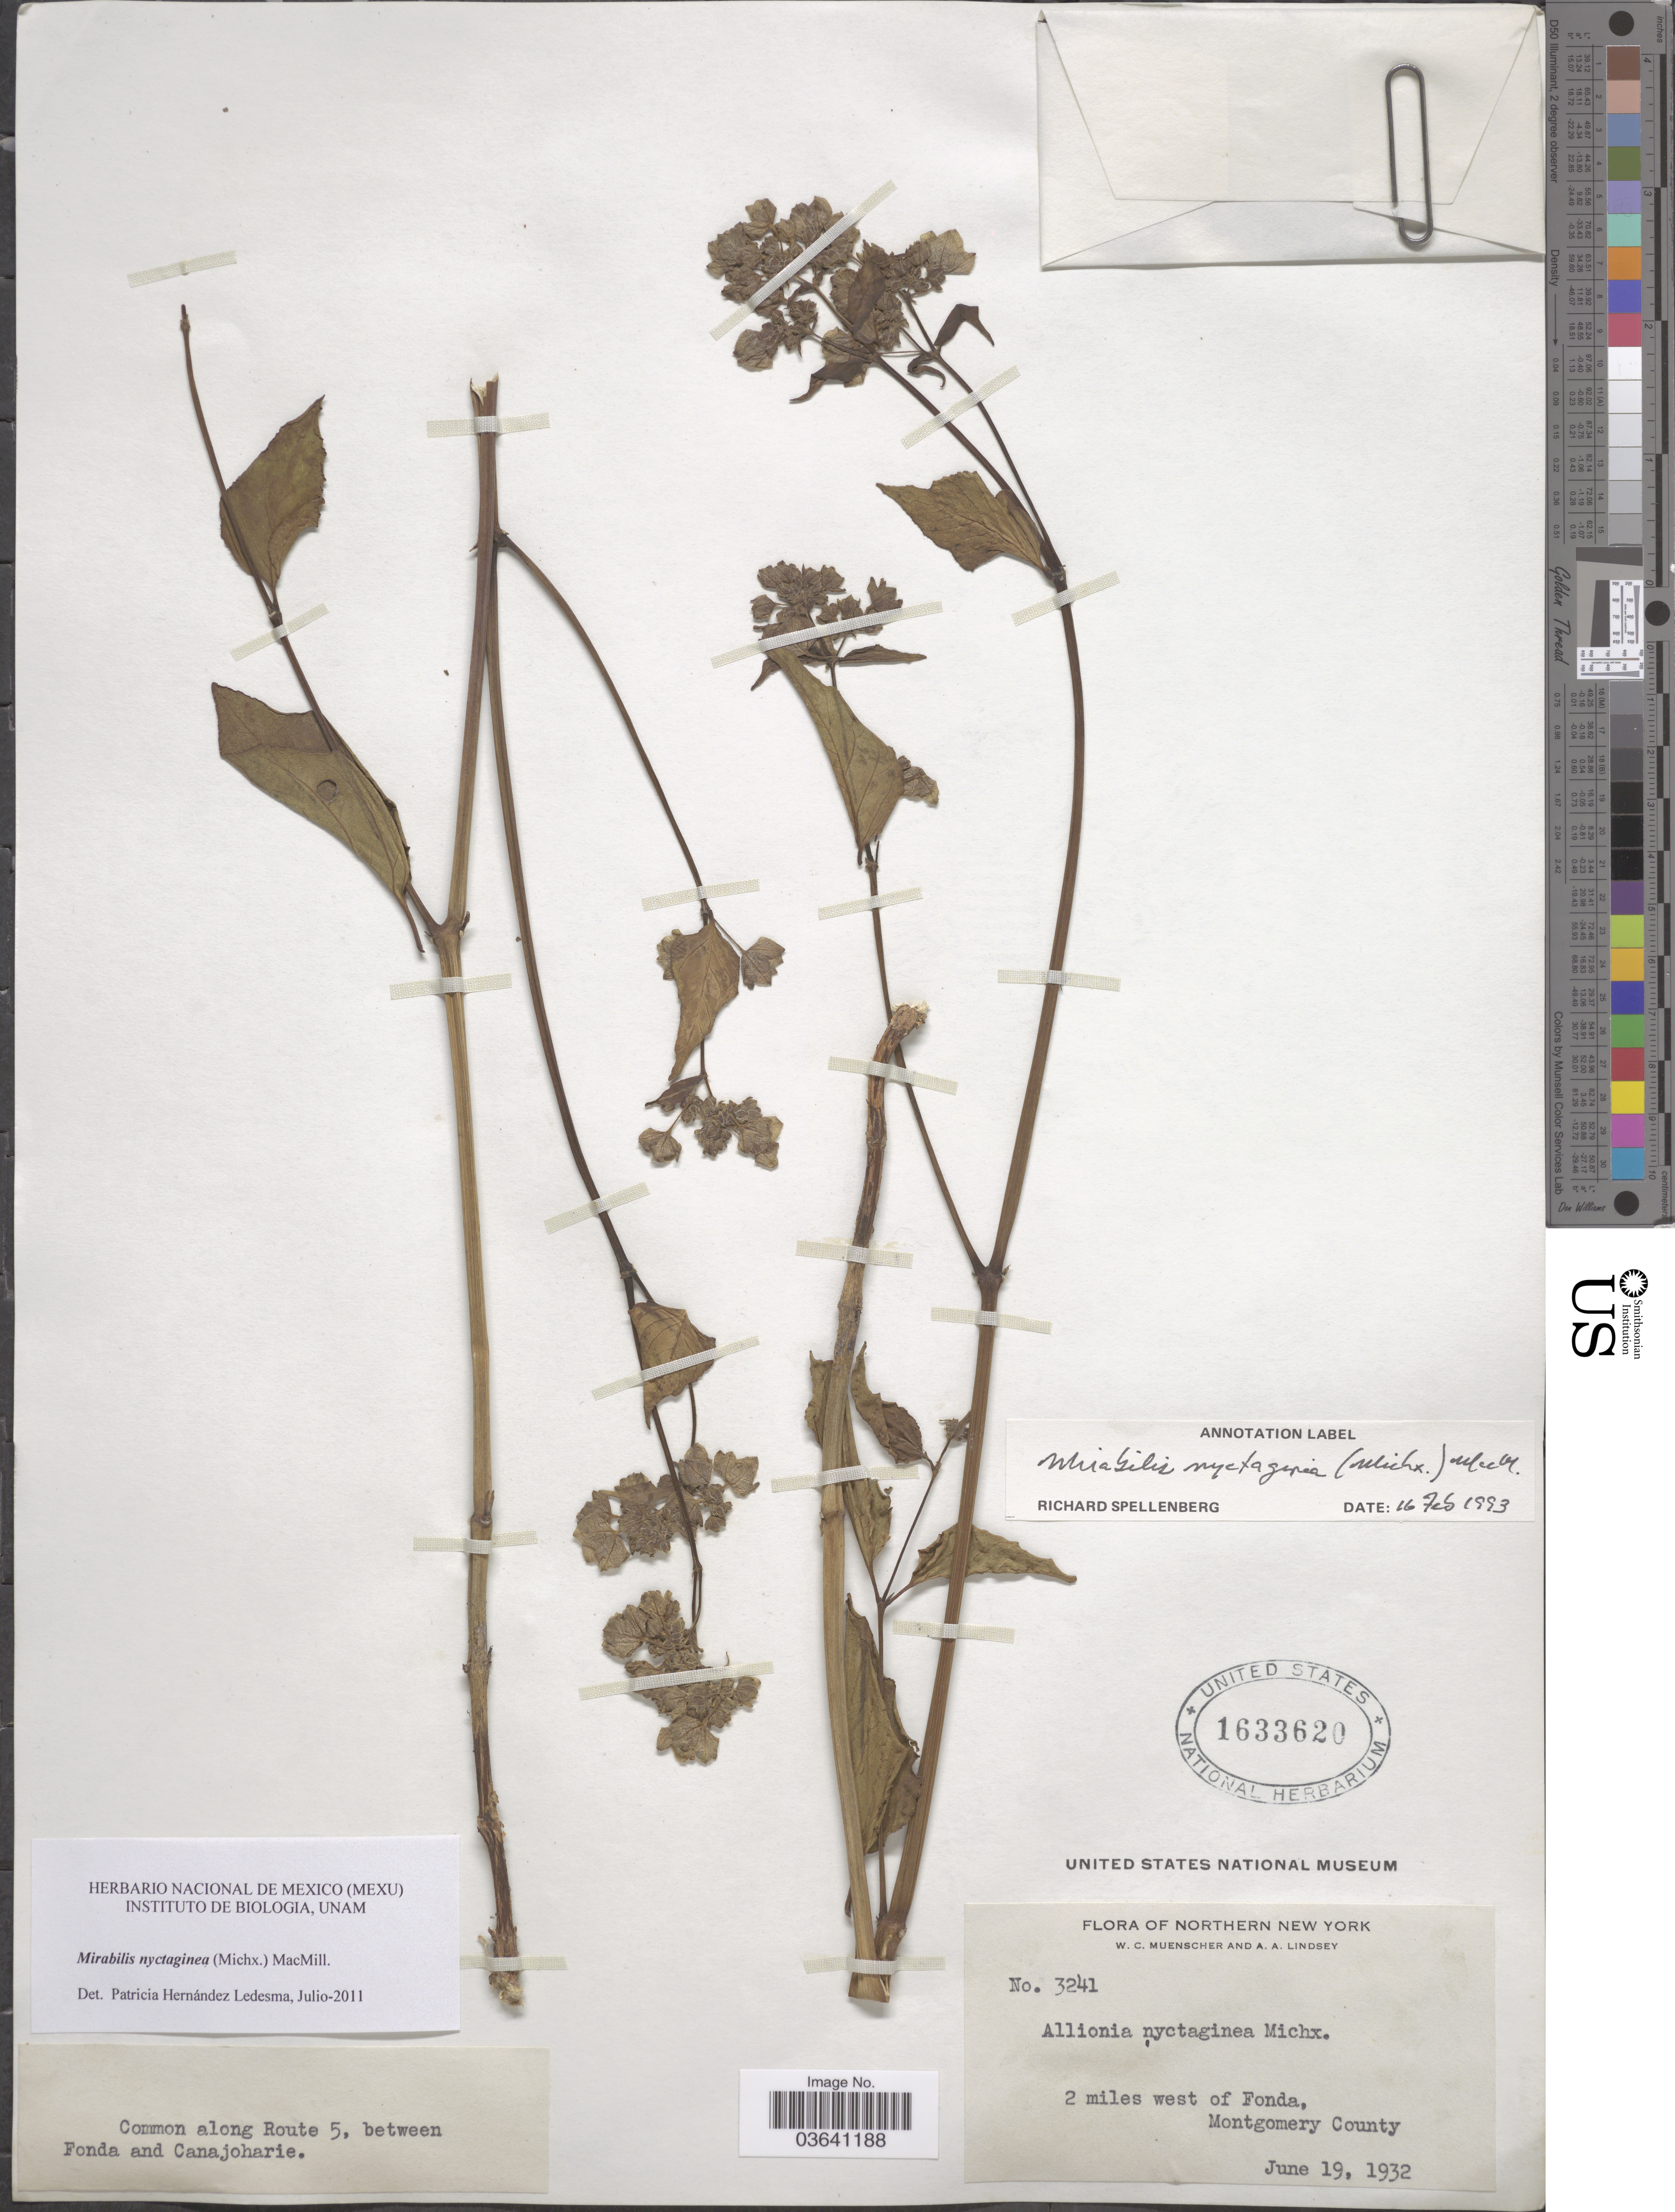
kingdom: Plantae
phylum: Tracheophyta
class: Magnoliopsida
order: Caryophyllales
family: Nyctaginaceae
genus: Mirabilis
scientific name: Mirabilis nyctaginea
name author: (Michx.) MacMill.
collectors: W. Muenscher & A. Lindsey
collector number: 3241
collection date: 1932-06-19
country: United States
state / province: New York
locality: Northern New York. 2 miles west of Fonda. Montgomery County. Along Route 5, between Fonda and Canajoharie.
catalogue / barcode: US 1633620